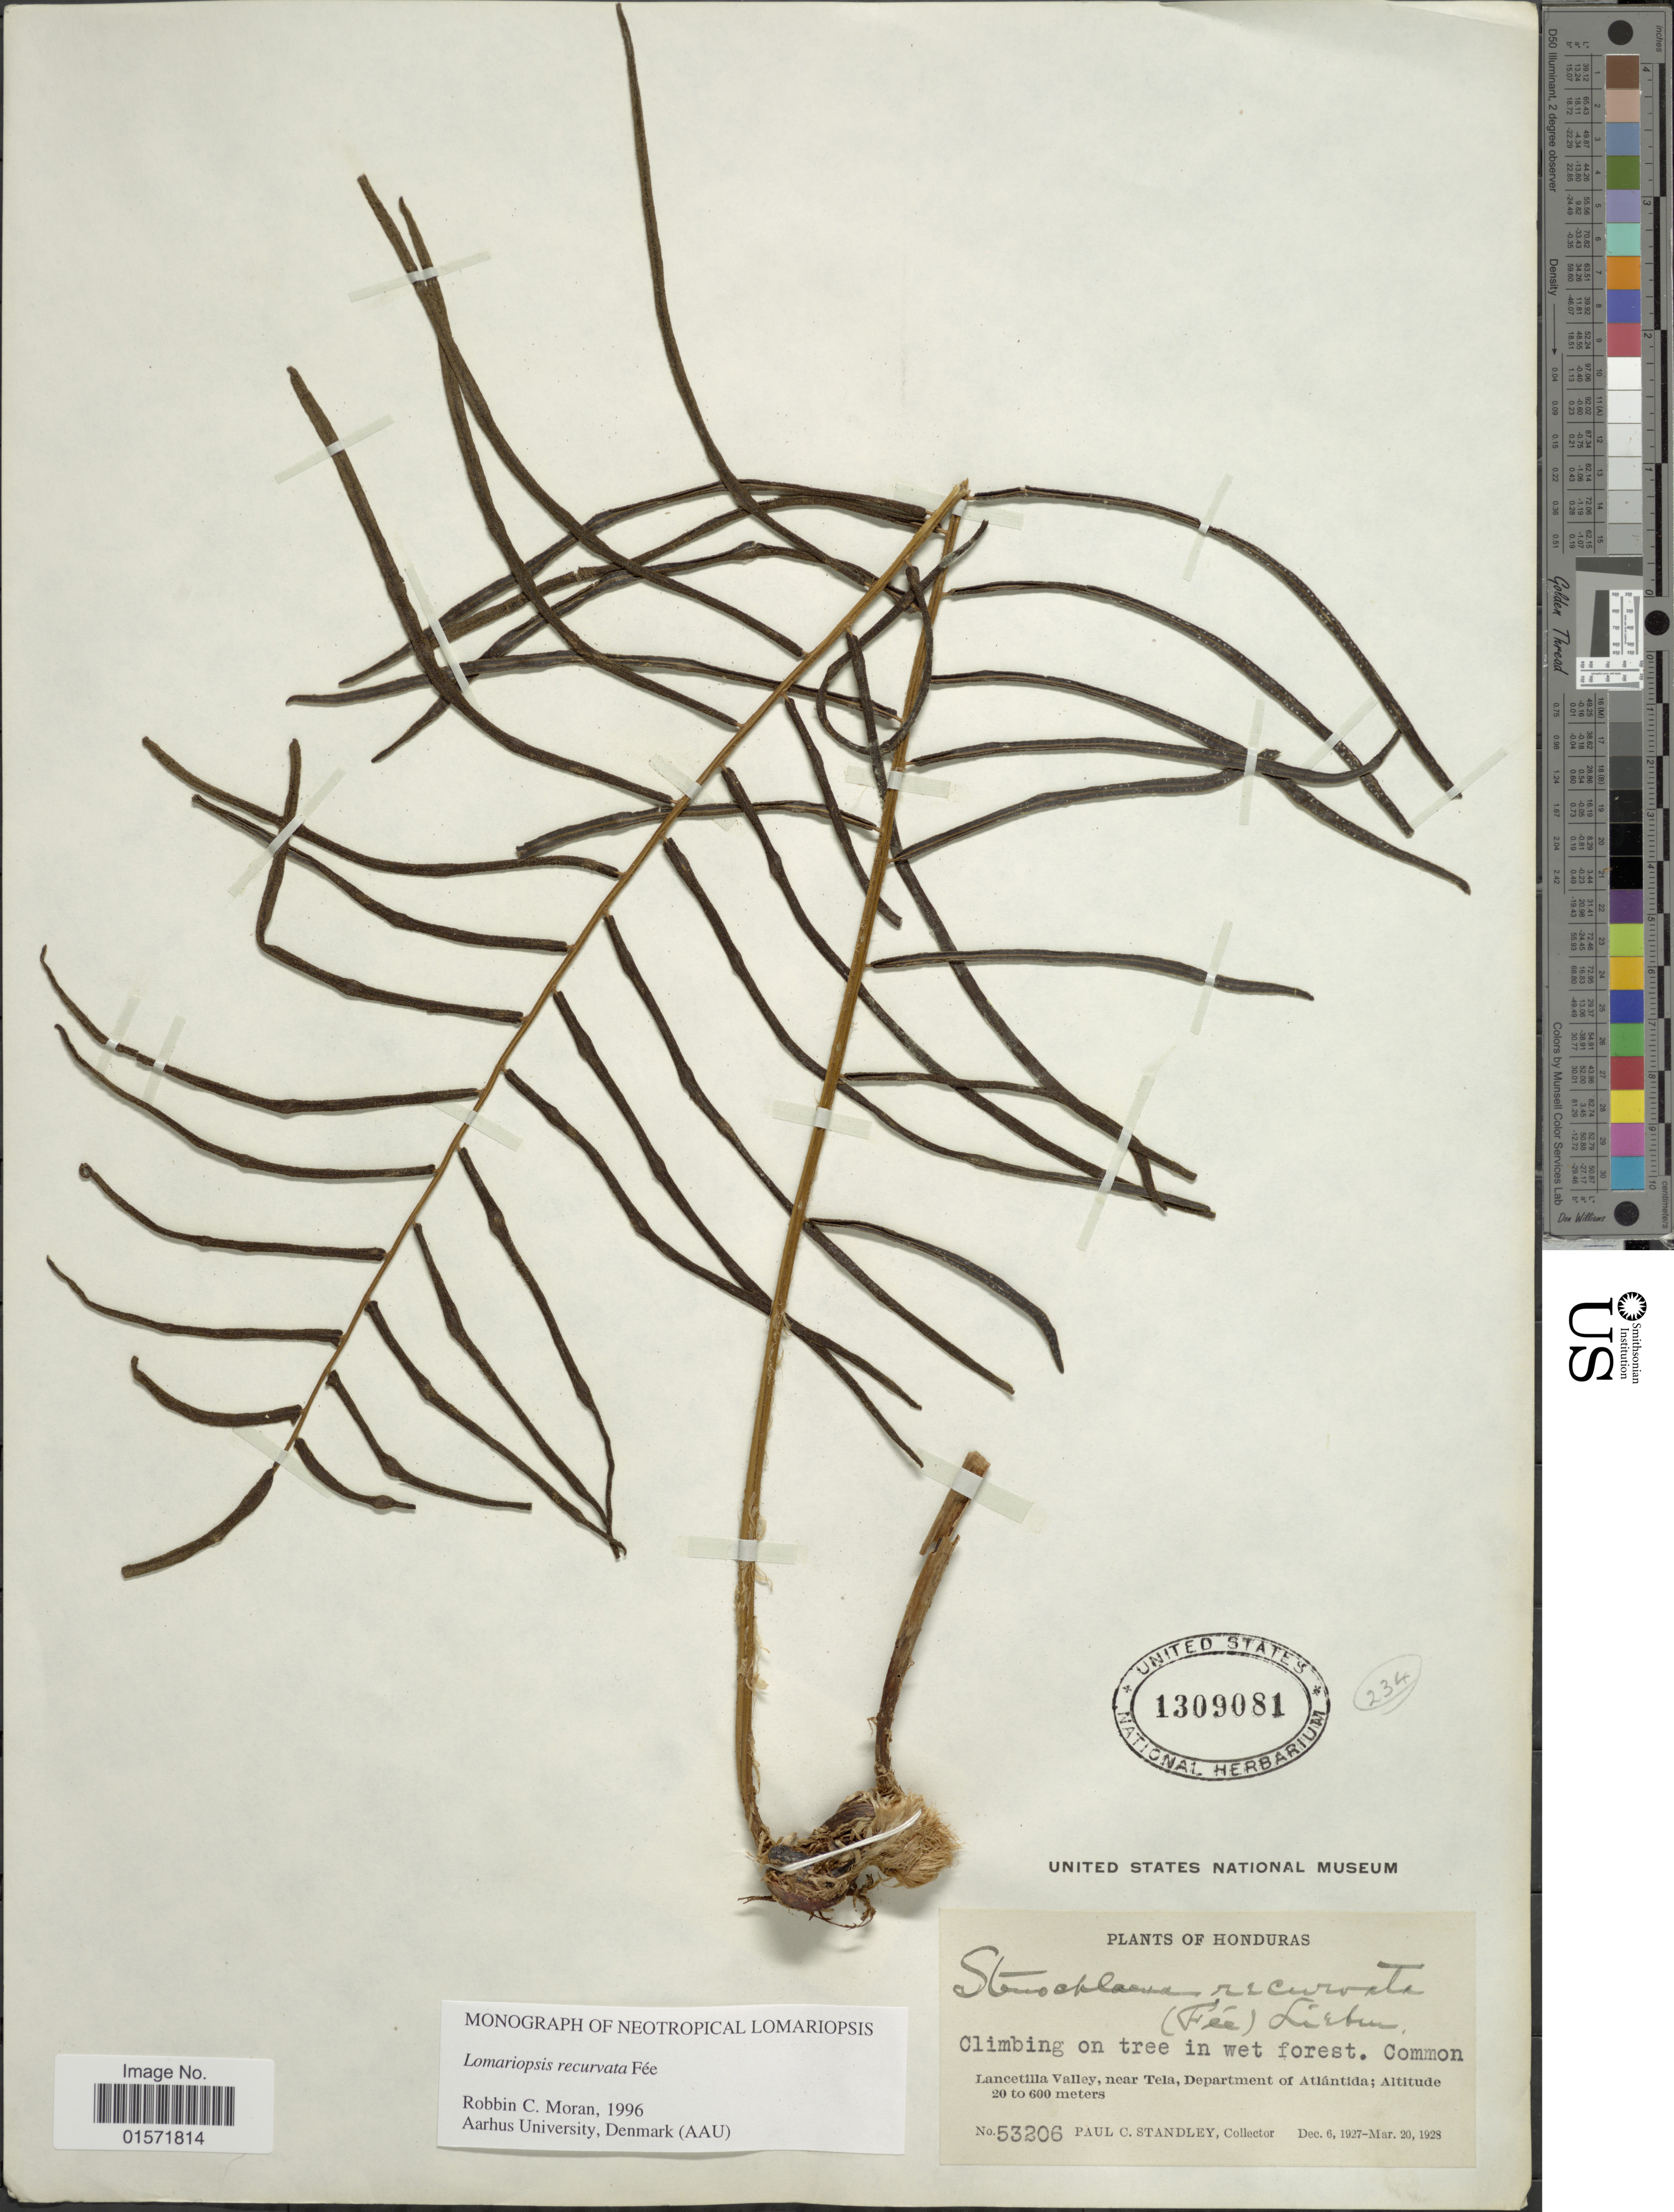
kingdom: Plantae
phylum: Tracheophyta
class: Polypodiopsida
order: Polypodiales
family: Lomariopsidaceae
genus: Lomariopsis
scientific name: Lomariopsis recurvata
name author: Fée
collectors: P. C. Standley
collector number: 53206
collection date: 1927-12-06/1928-03-20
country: Honduras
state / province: Atlántida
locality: Lancetilla Valley, near Tela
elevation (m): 20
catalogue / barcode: US 1309081